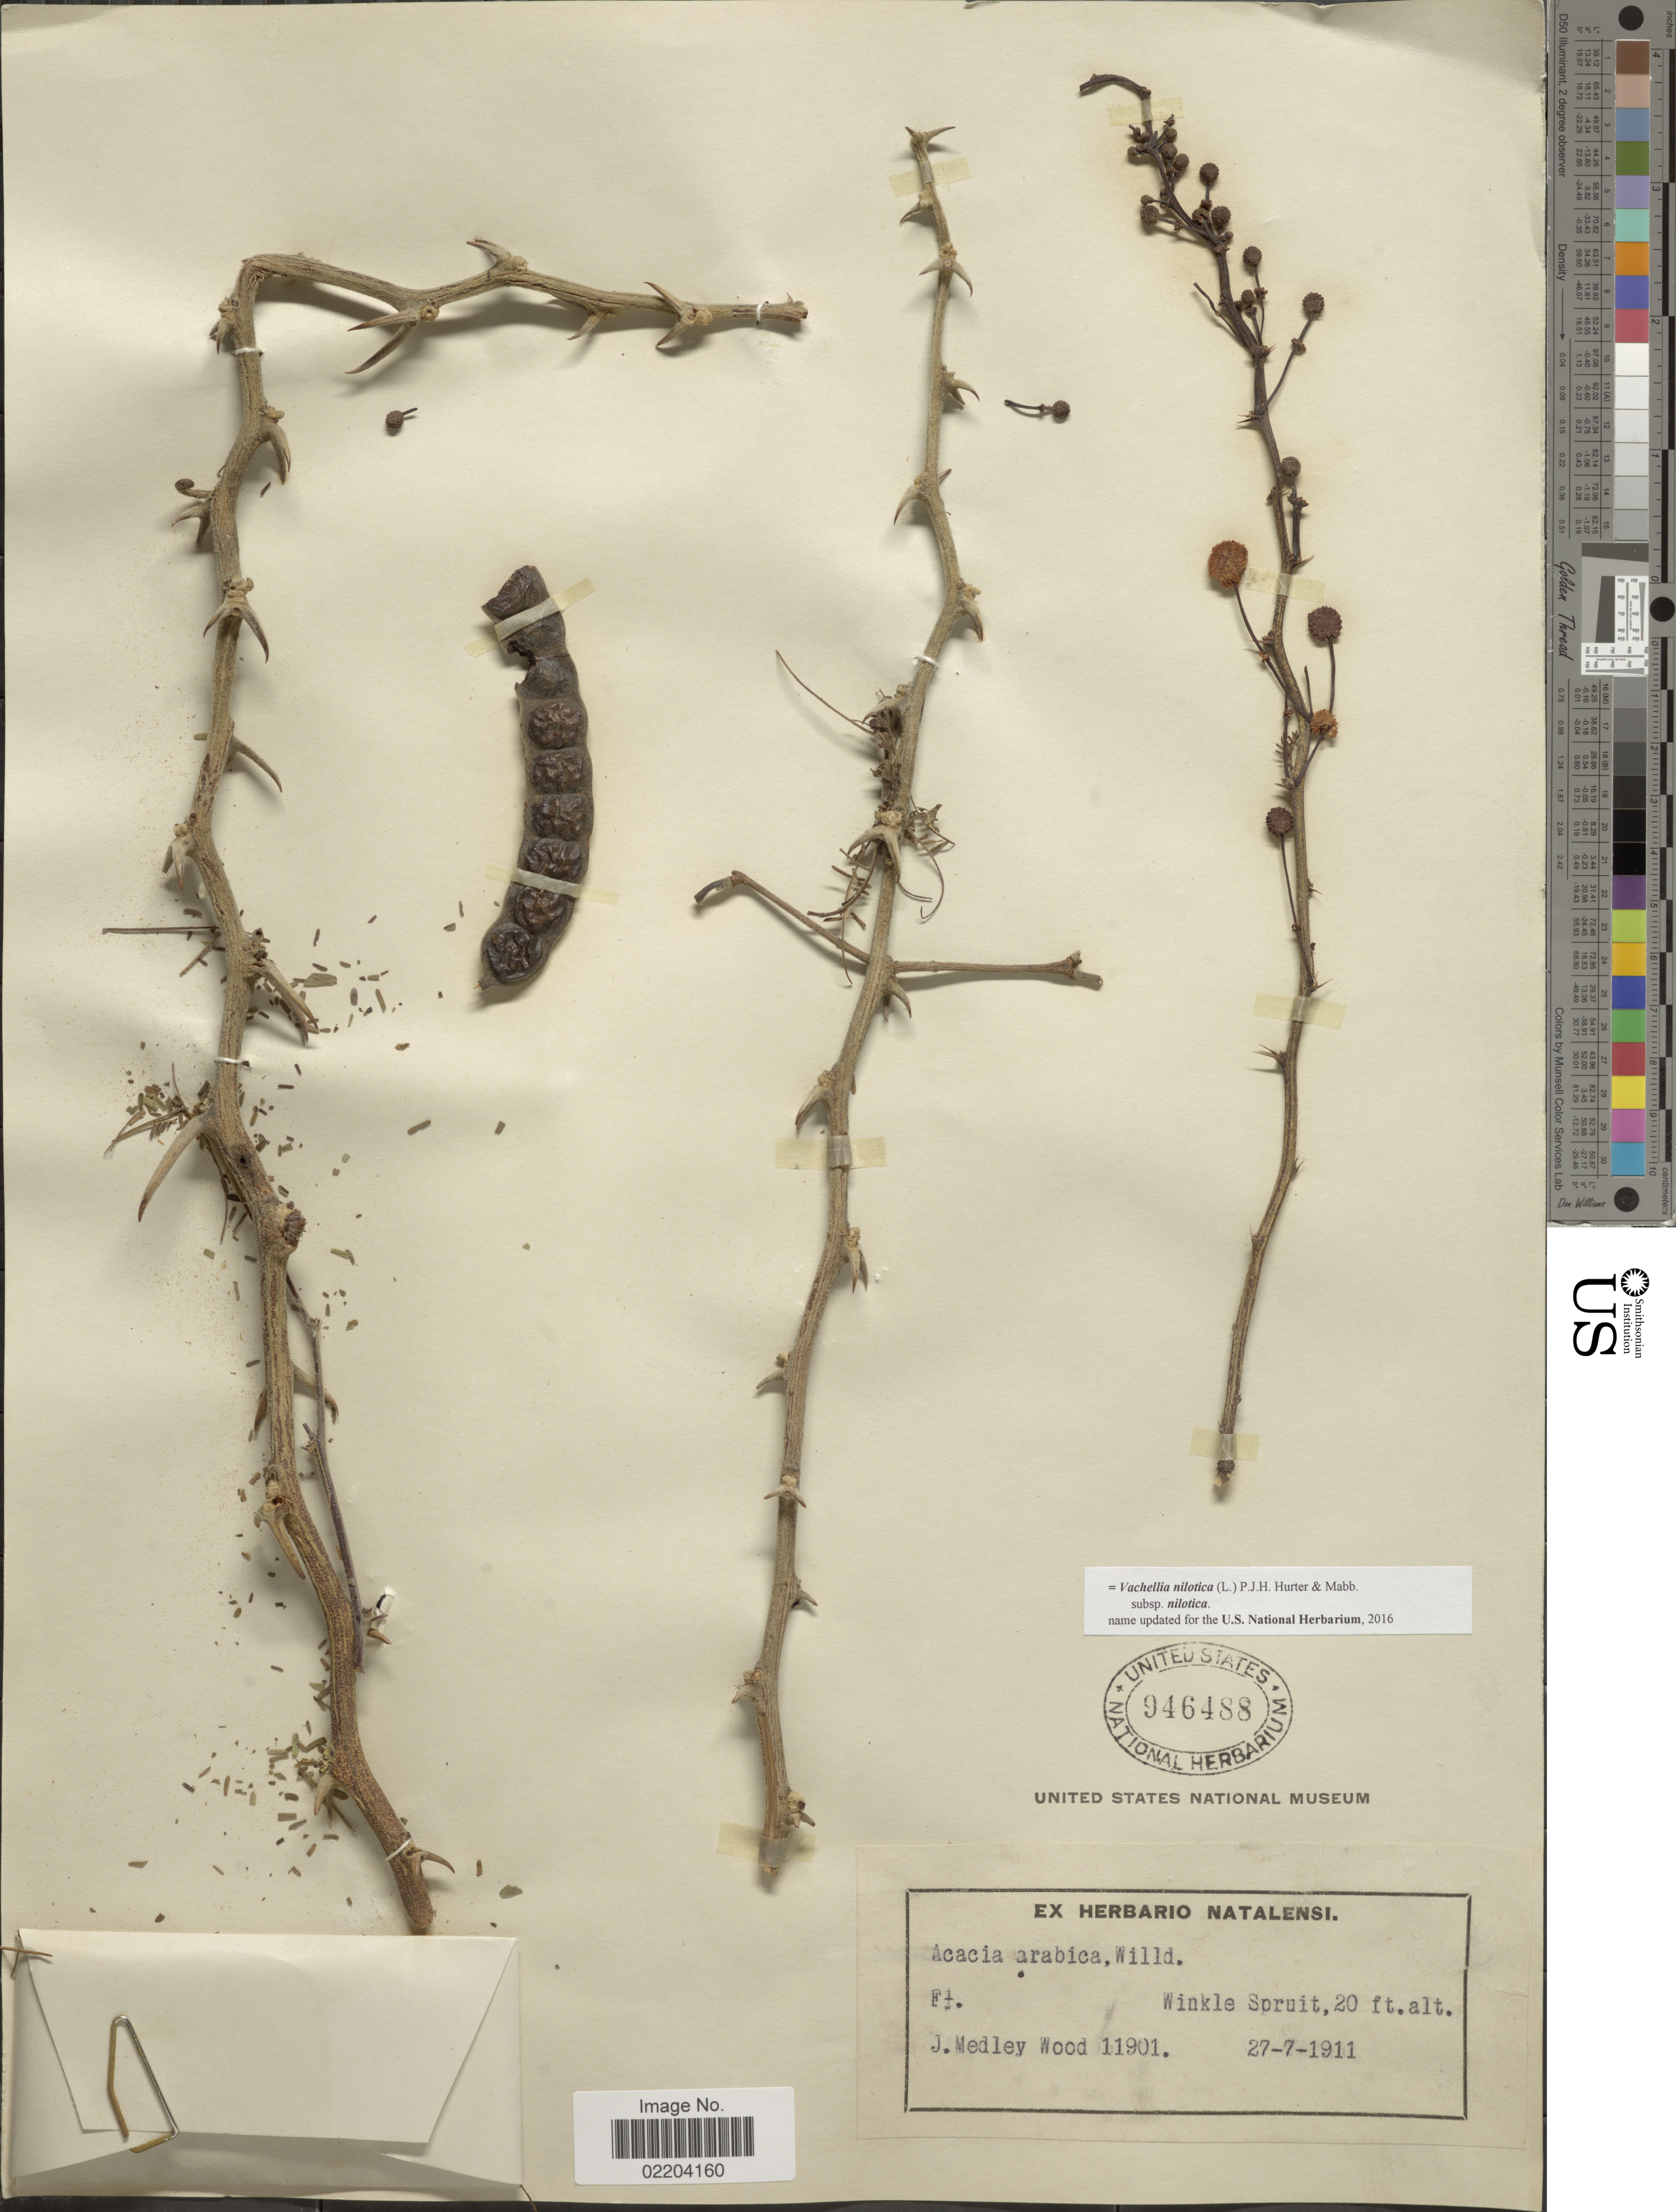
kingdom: Plantae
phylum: Tracheophyta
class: Magnoliopsida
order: Fabales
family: Fabaceae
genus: Vachellia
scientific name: Vachellia nilotica subsp. nilotica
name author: (L.) P.J.H. Hurter & Mabb.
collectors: J. Medley Wood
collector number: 11901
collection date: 1911-07-27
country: South Africa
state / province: KwaZulu-Natal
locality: Winkle Spruit.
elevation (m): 6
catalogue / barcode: US 946488